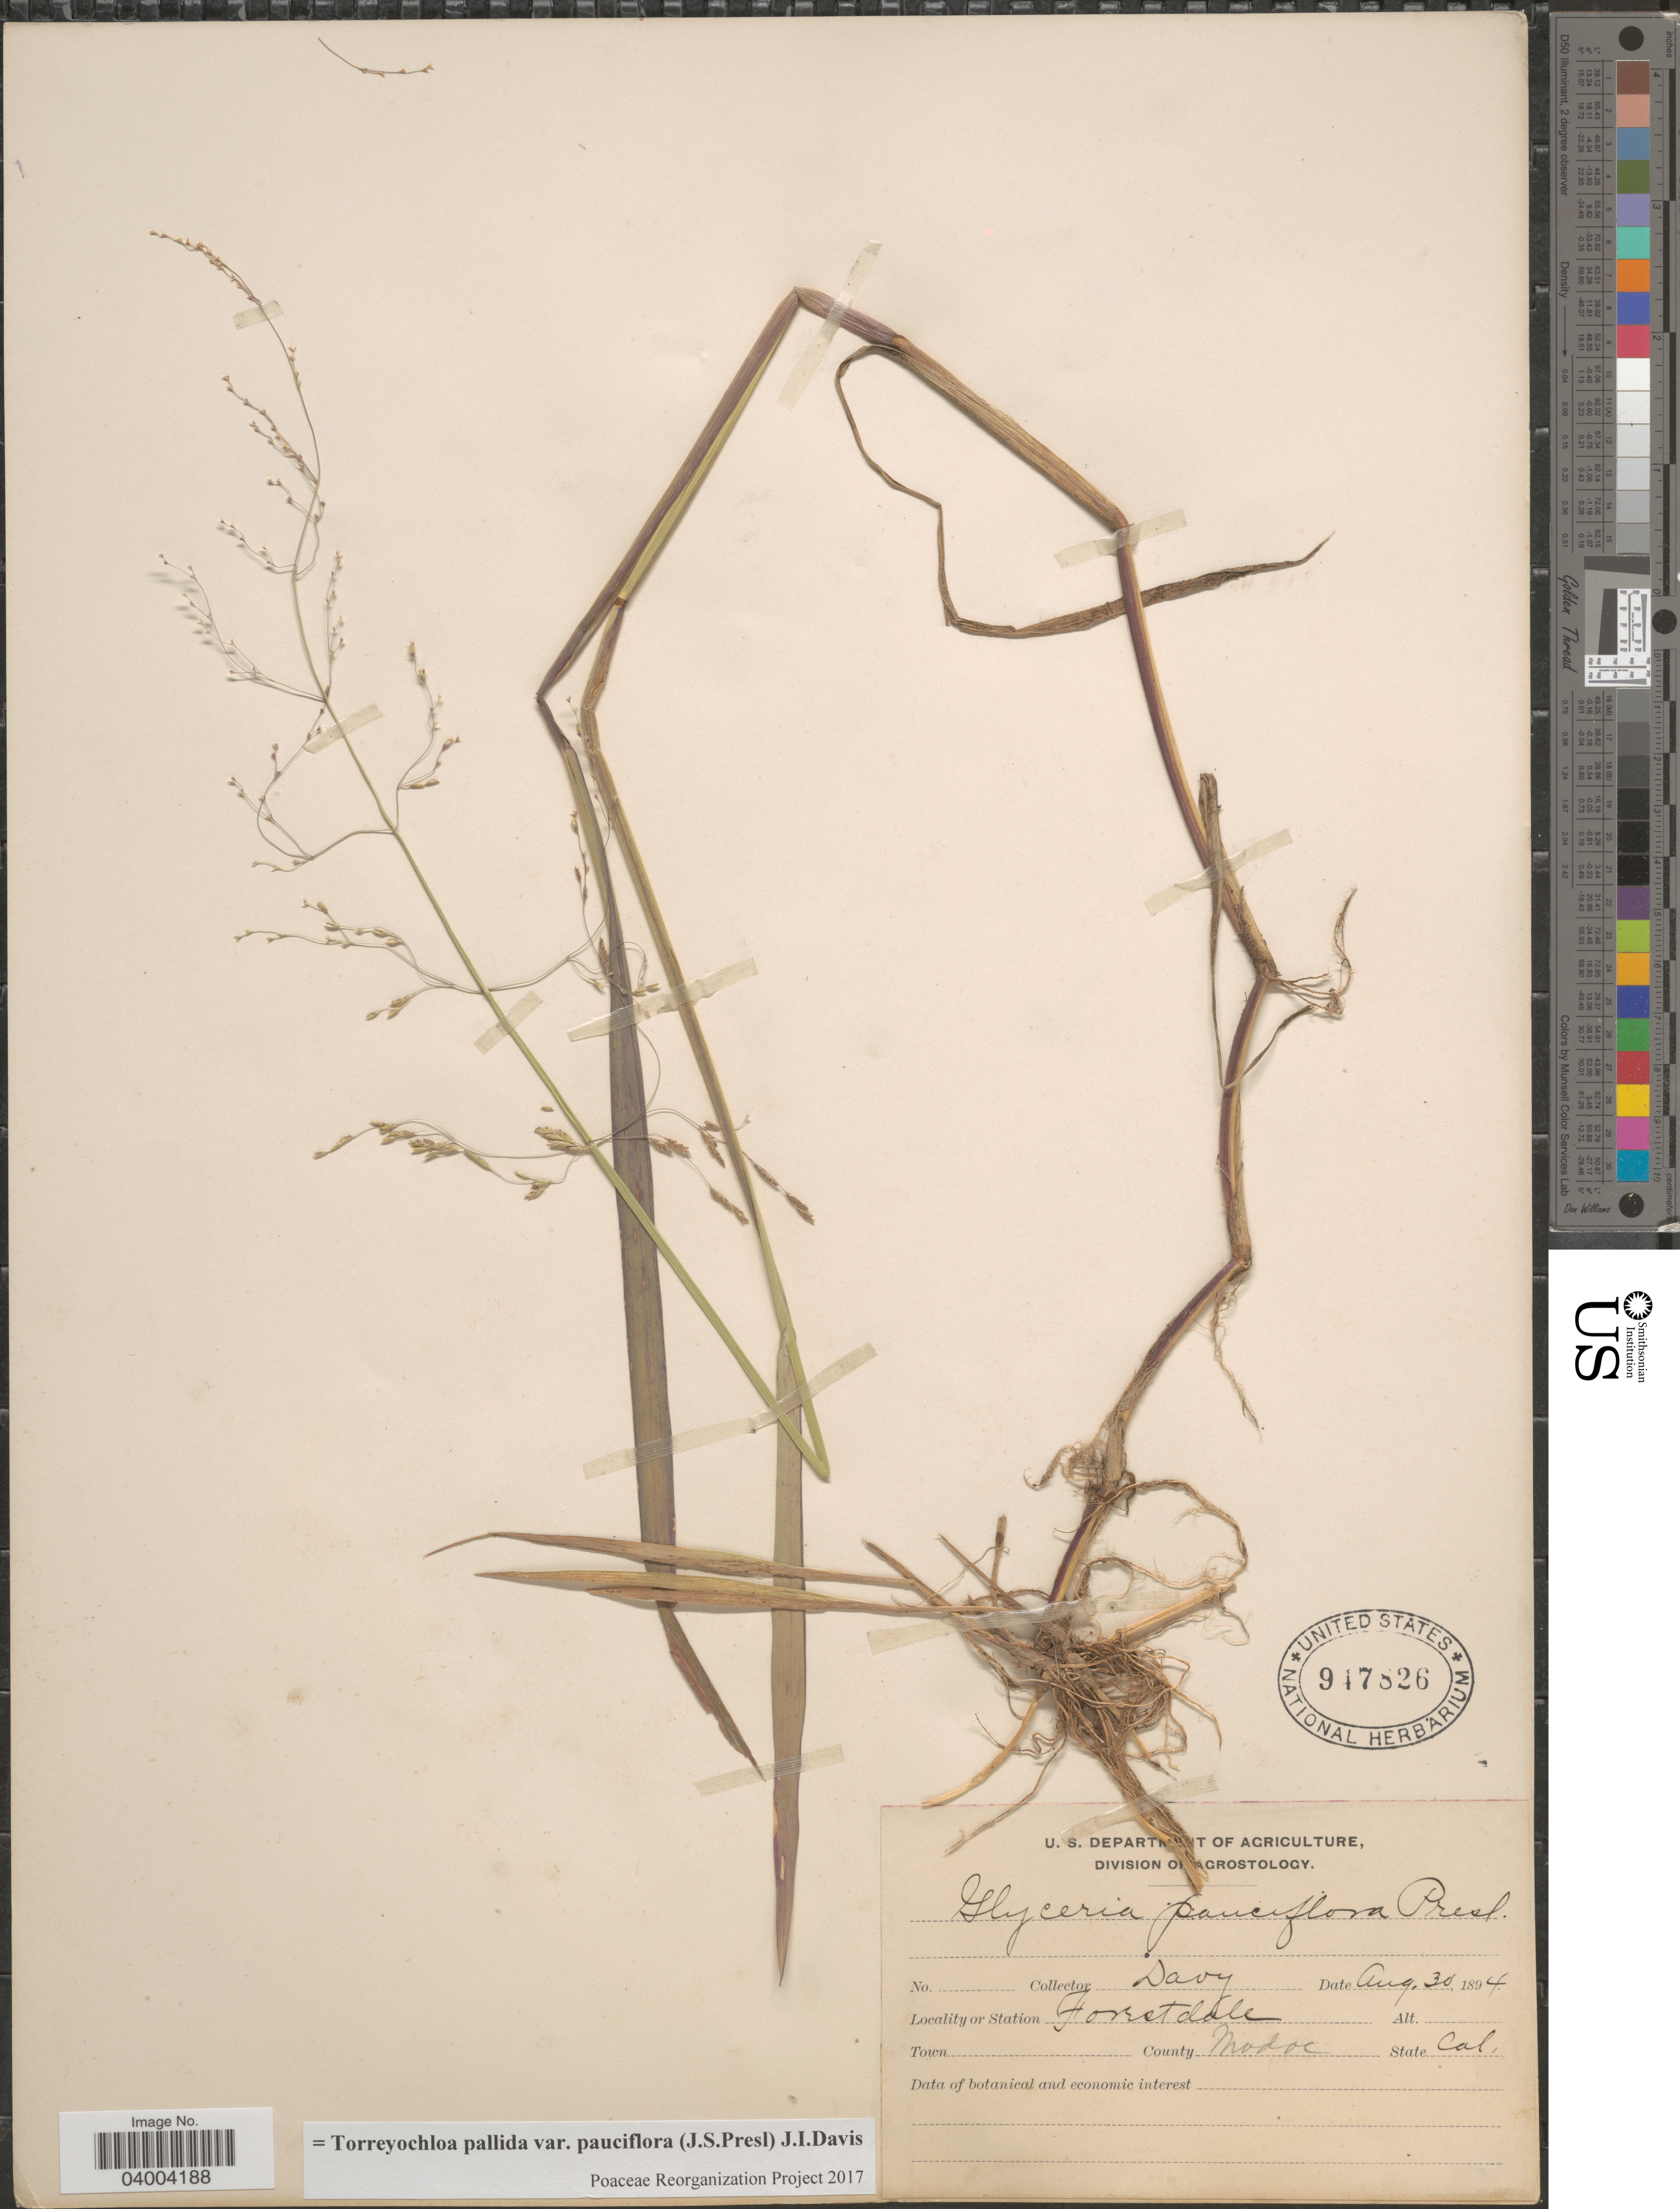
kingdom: Plantae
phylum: Tracheophyta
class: Liliopsida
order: Poales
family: Poaceae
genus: Torreyochloa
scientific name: Torreyochloa pallida var. pauciflora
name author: (J. Presl) J.I. Davis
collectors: Davy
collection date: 1894-08-30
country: United States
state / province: California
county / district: Modoc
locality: Station Forestdale. County Modoc.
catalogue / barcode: US 947826